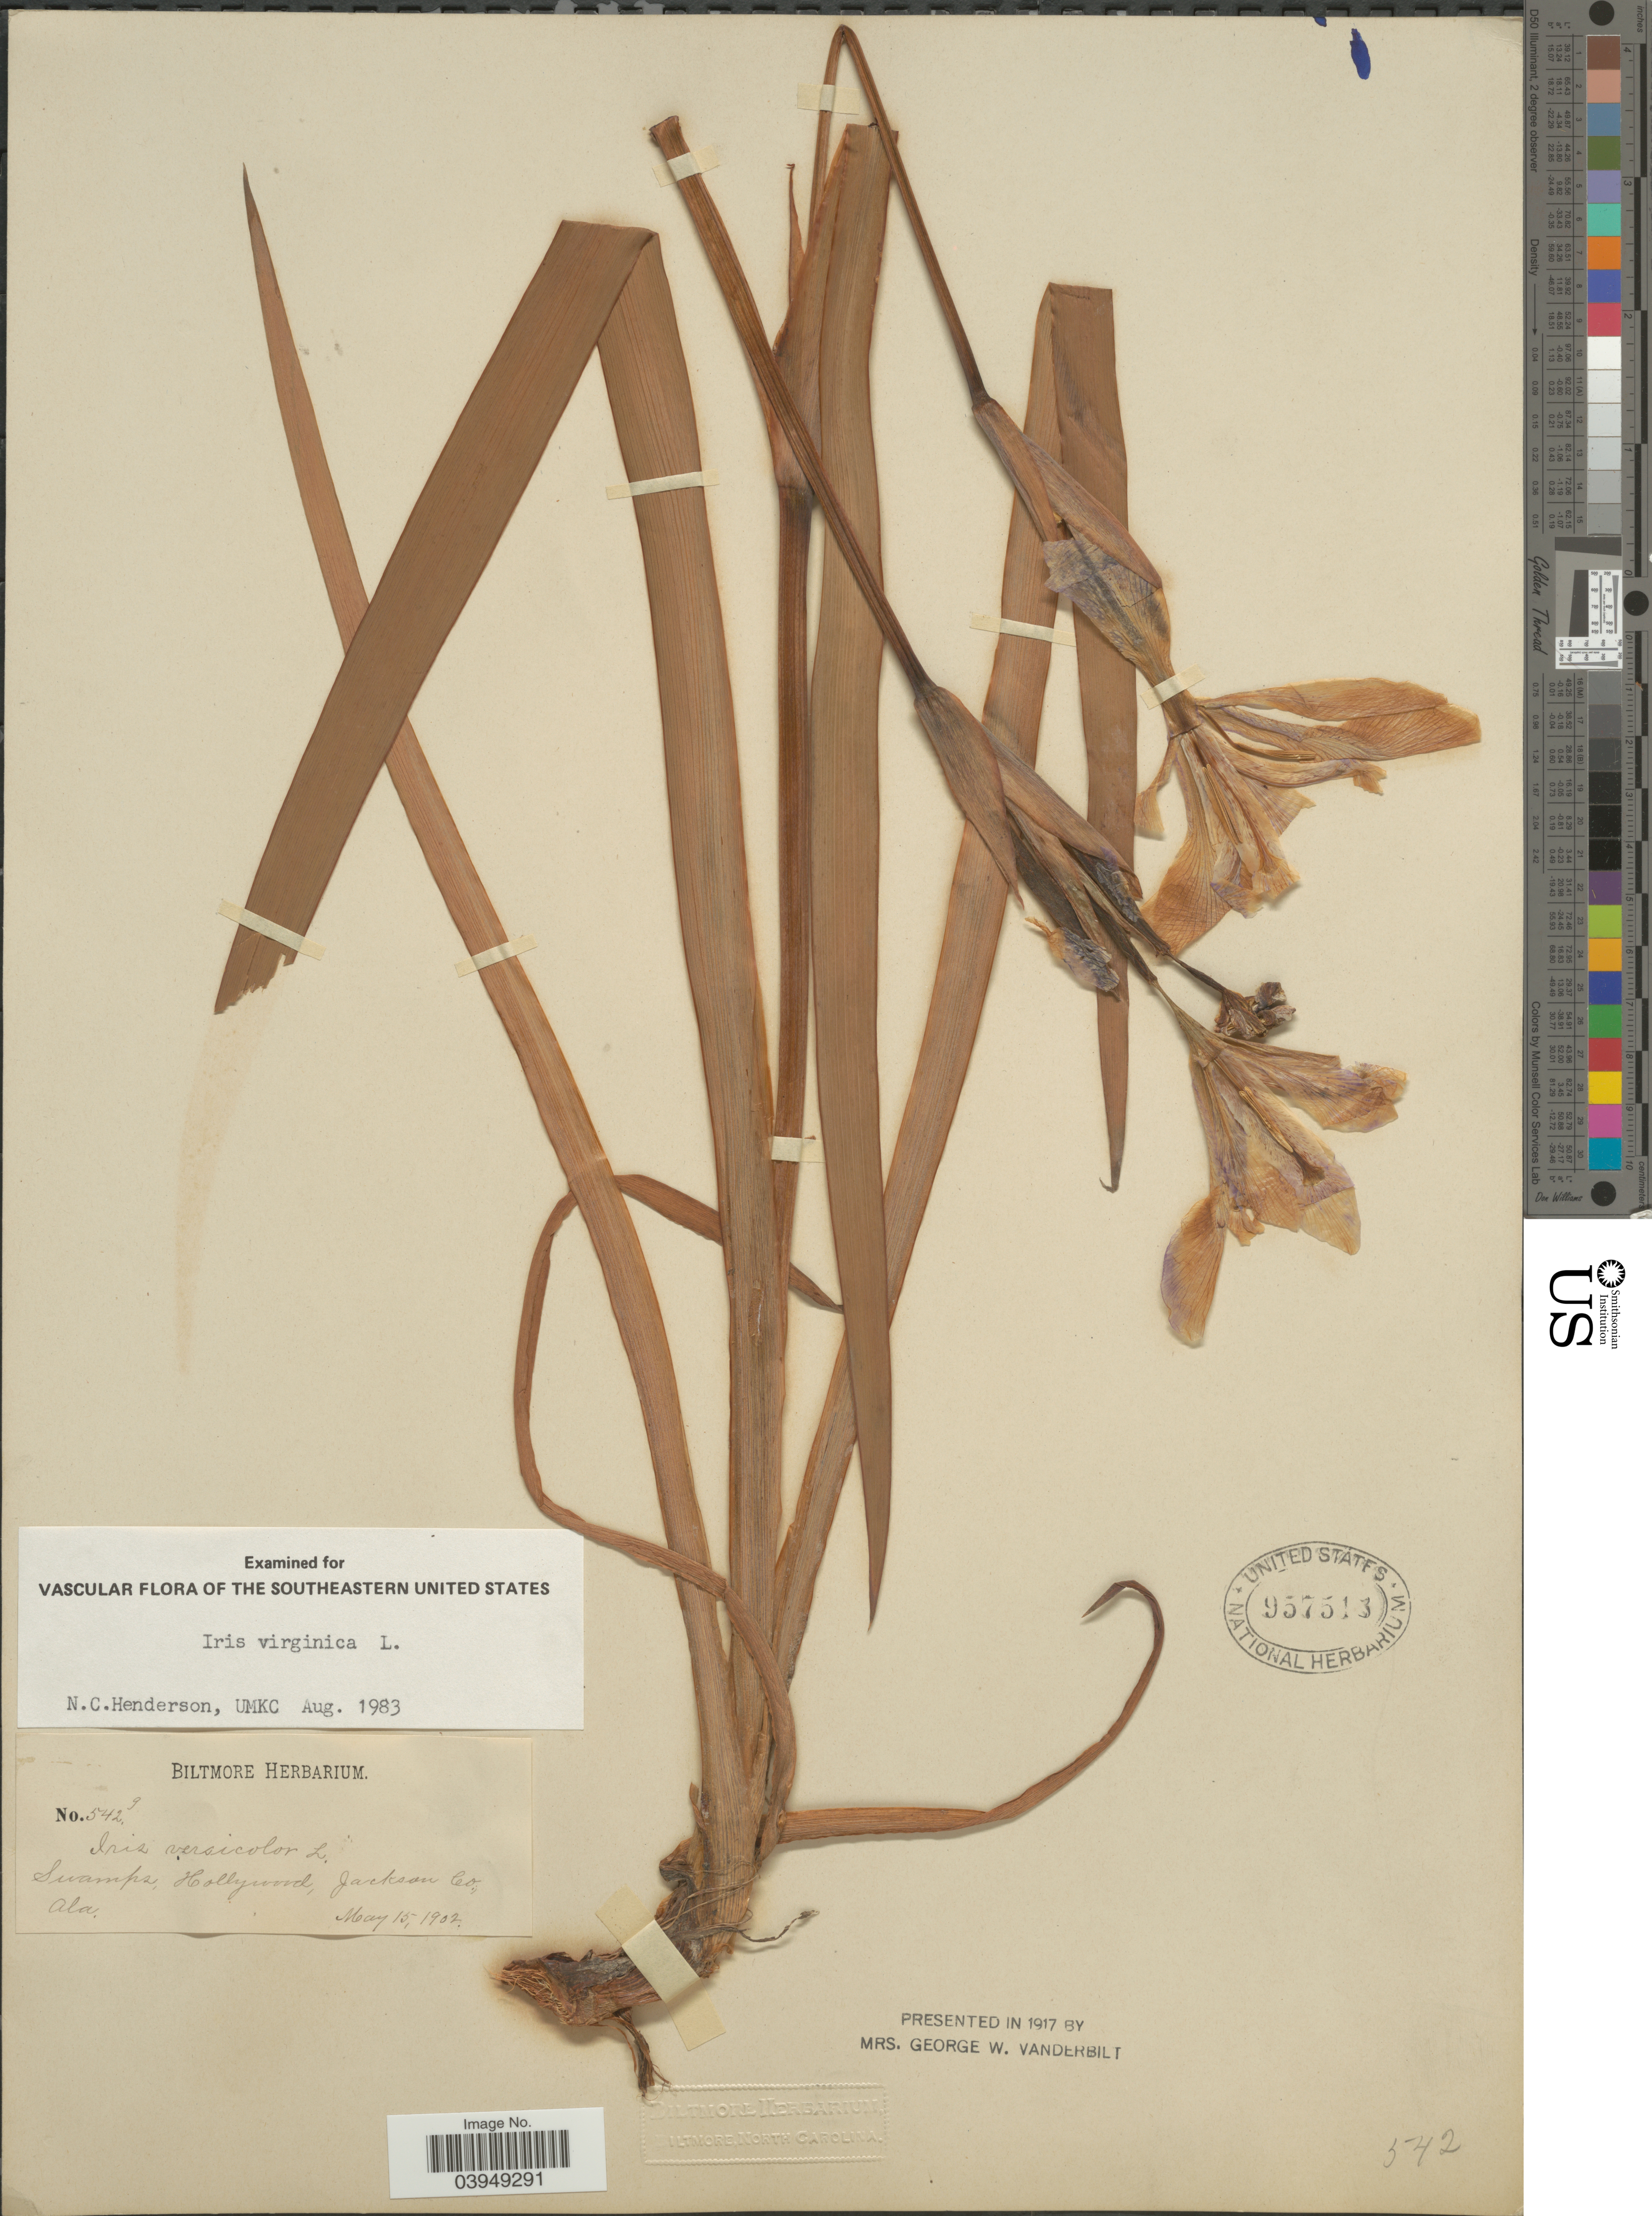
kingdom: Plantae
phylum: Tracheophyta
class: Liliopsida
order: Asparagales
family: Iridaceae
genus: Iris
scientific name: Iris virginica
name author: L.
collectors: ex herb. Biltmore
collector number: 542g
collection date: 1902-05-15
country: United States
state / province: Alabama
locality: Swamps, Hollywood, Jackson Co.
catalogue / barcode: US 957513